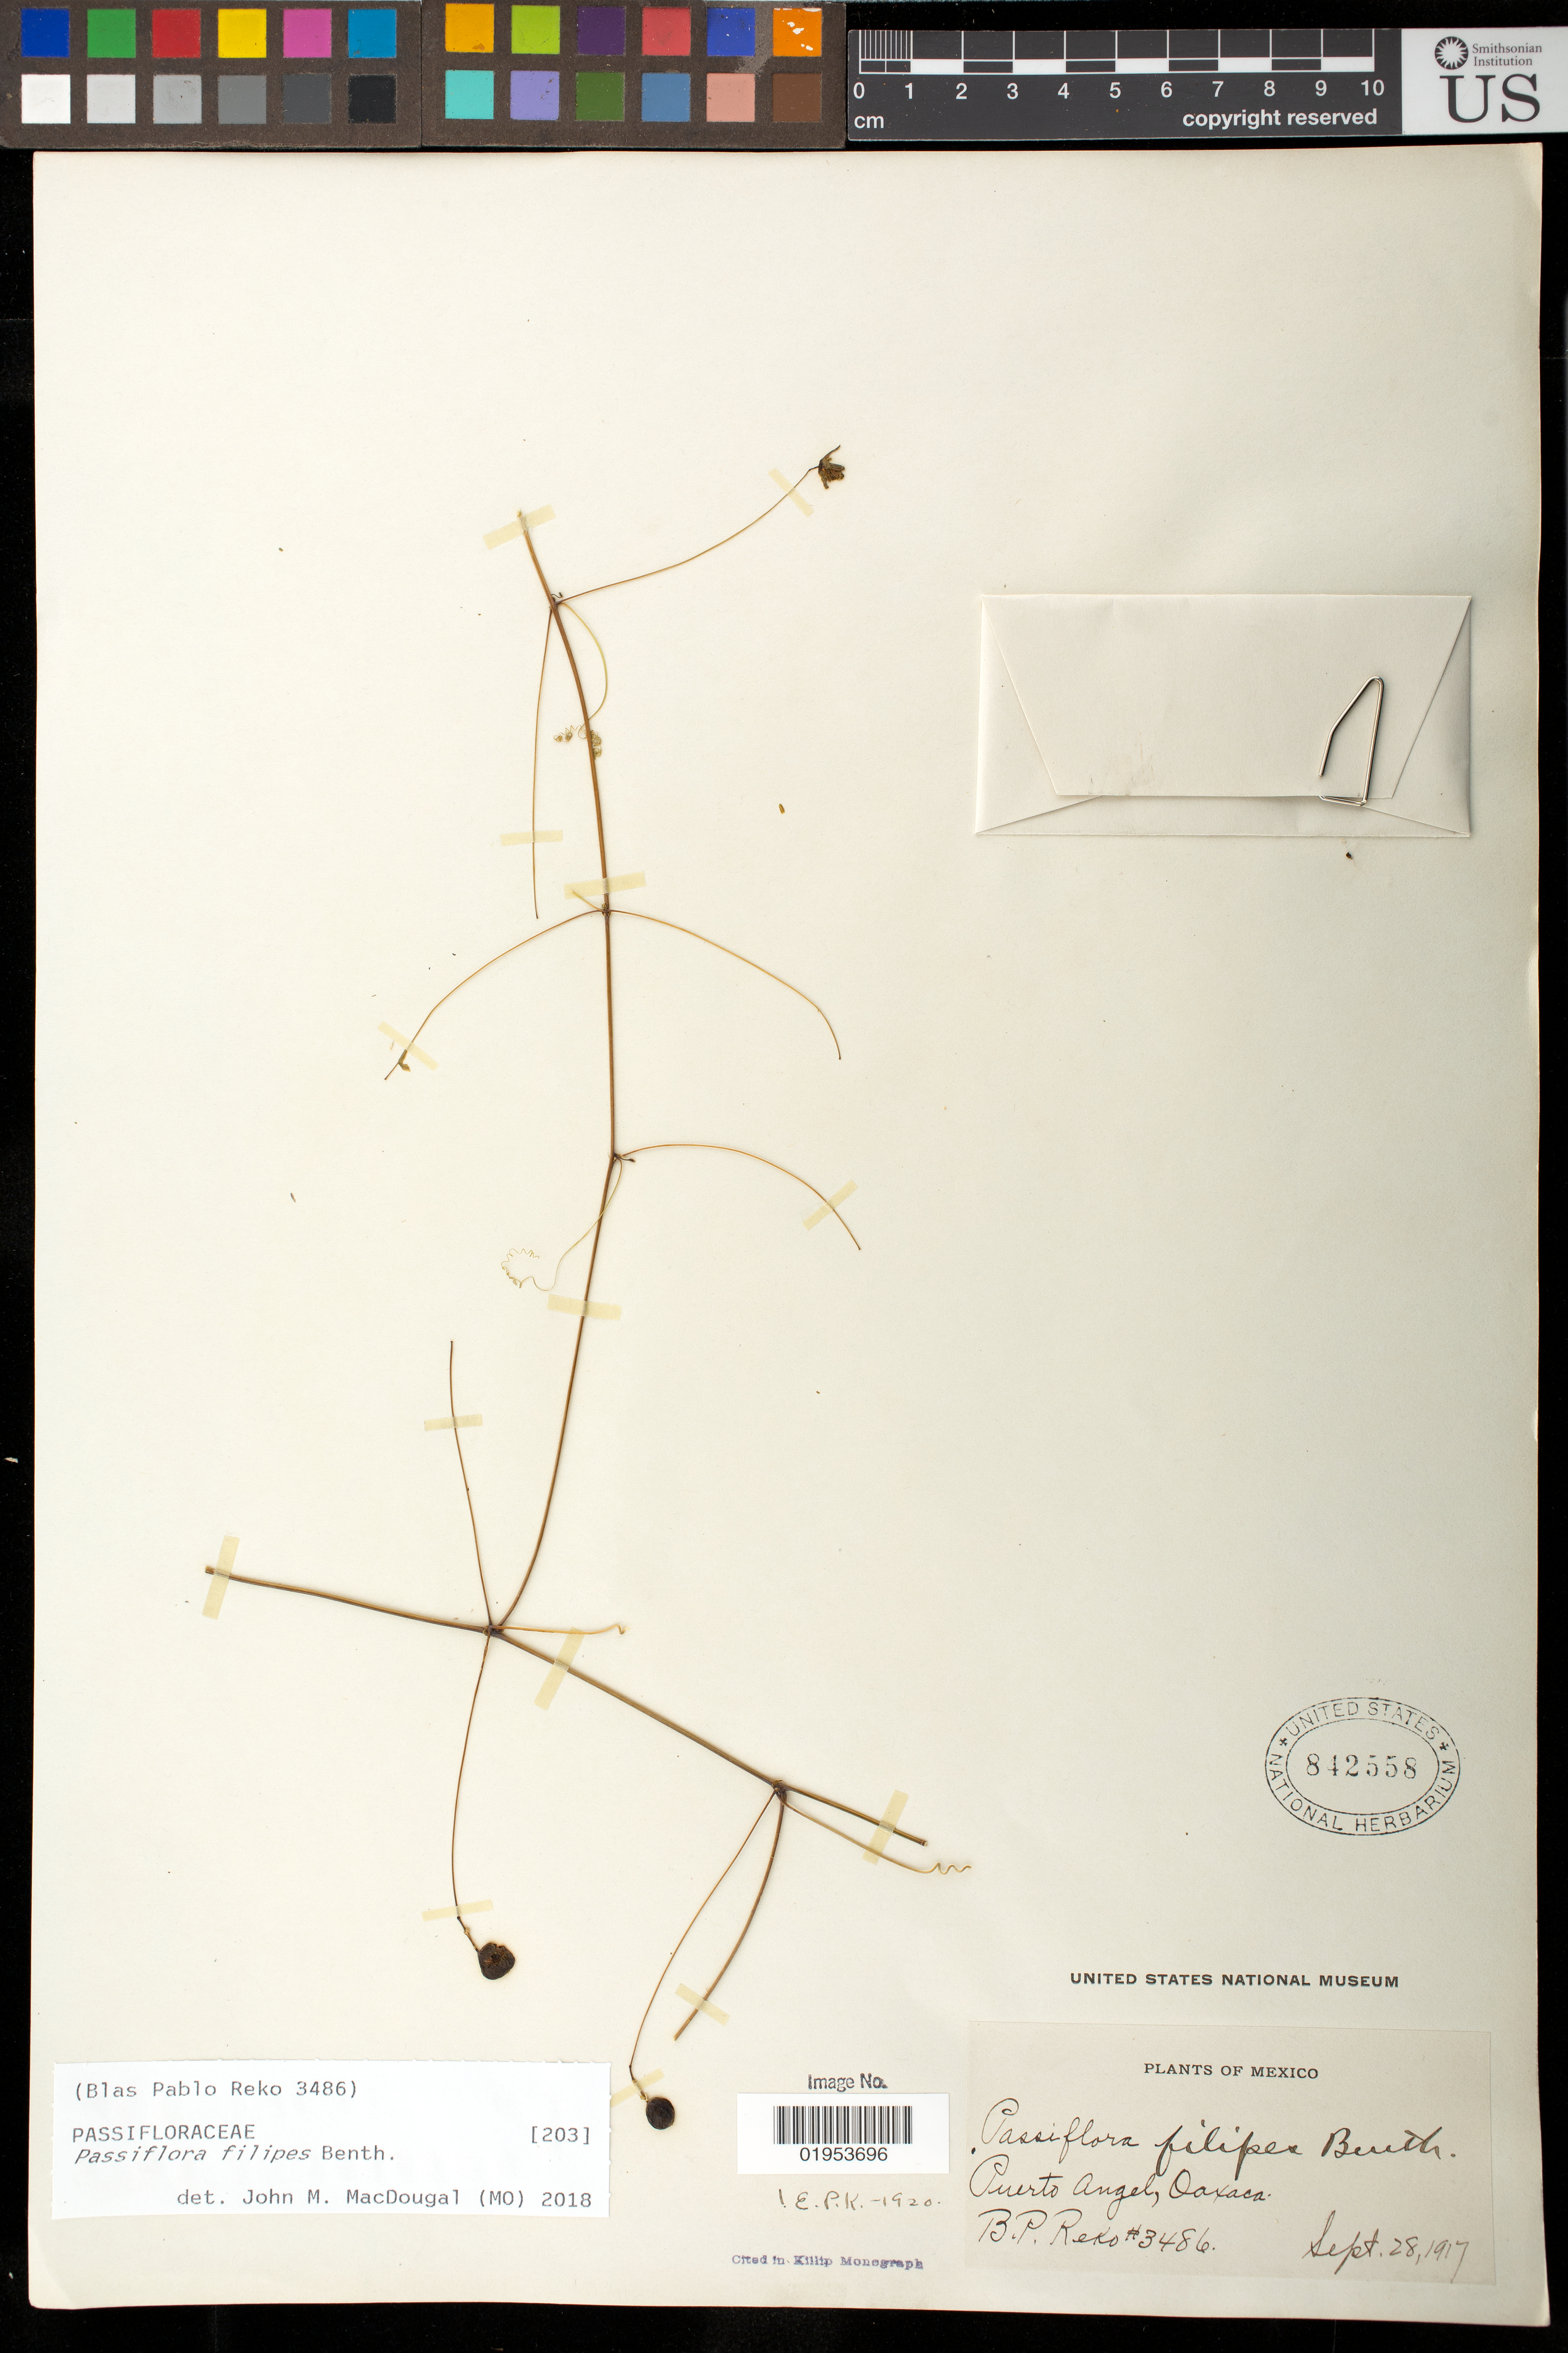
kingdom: Plantae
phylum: Tracheophyta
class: Magnoliopsida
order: Malpighiales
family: Passifloraceae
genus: Passiflora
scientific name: Passiflora filipes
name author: Benth.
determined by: MacDougal, John M.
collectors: B. P. Reko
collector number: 3486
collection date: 1917-09-28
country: Mexico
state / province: Oaxaca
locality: Puerto Angel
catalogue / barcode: US 842558